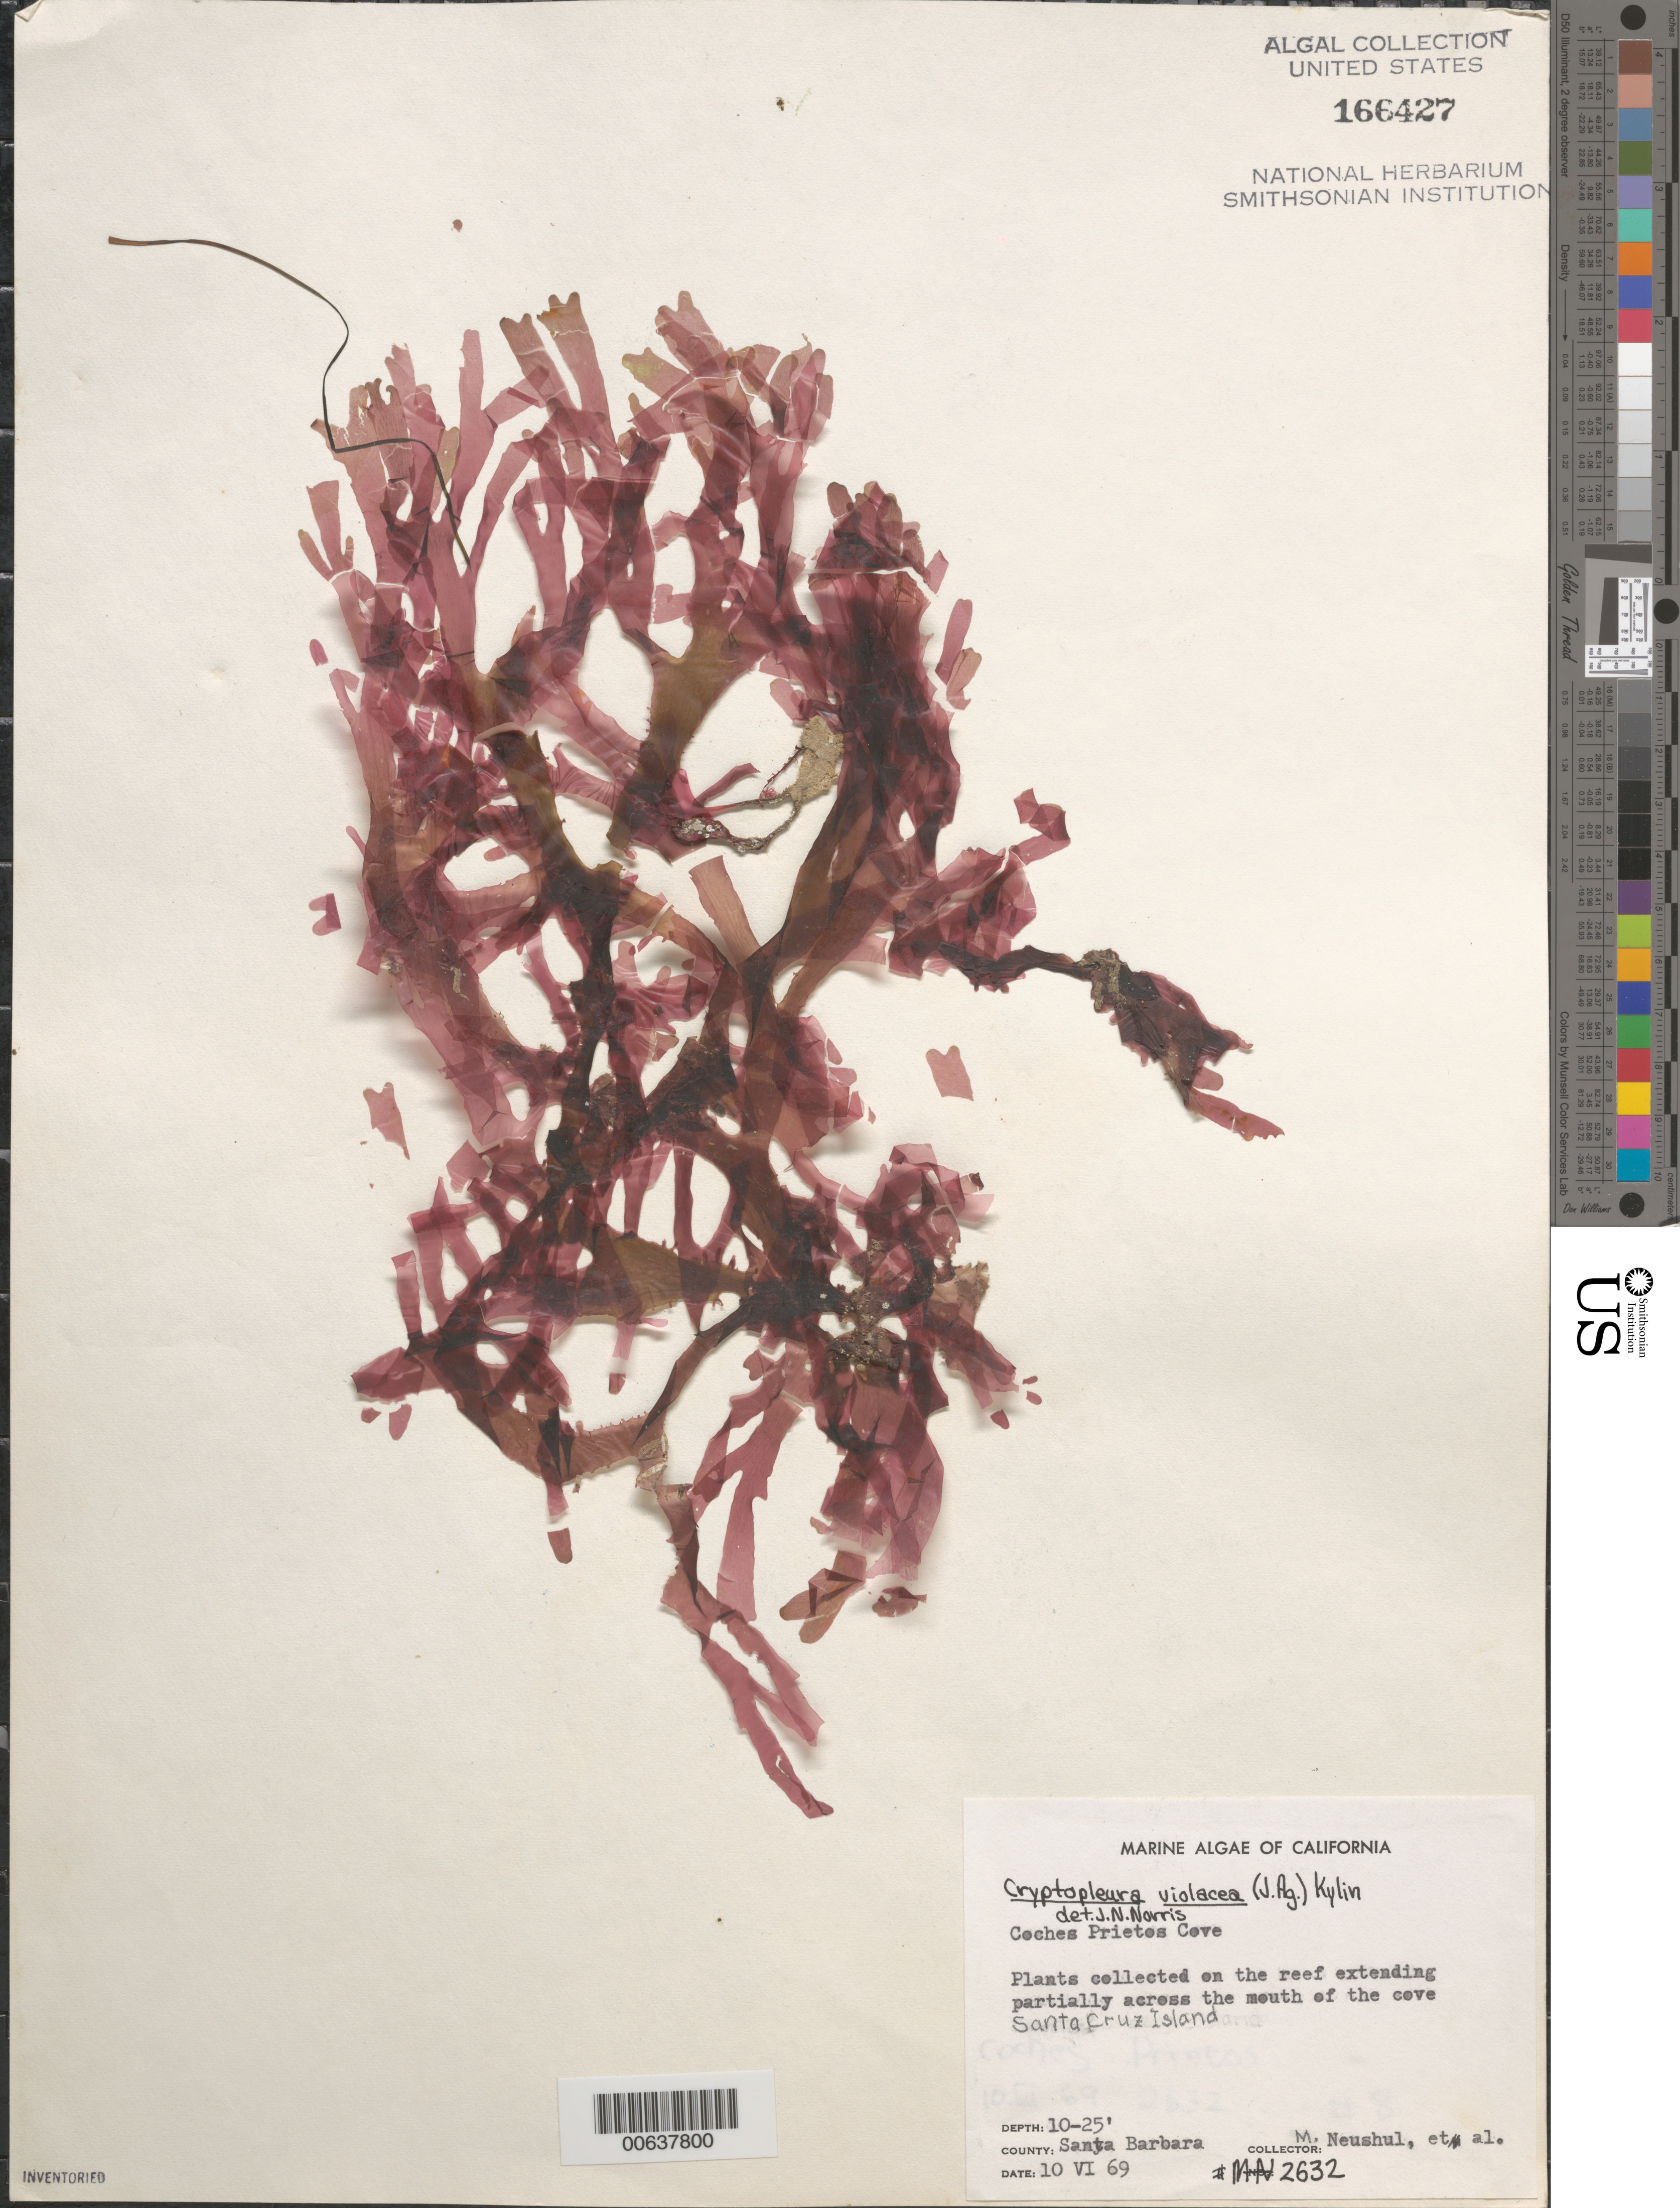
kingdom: Plantae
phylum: Rhodophyta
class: Florideophyceae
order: Ceramiales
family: Delesseriaceae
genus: Cryptopleura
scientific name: Cryptopleura violacea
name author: (J. Ag.) Kylin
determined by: Norris, James N.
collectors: M. Neushul, A. Charters, M. Foster & D. C. Barilotti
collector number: Neushul 2632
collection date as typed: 10 Jun 1969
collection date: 1969-06-10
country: United States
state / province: California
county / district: Santa Barbara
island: Santa Cruz Island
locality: Coches Prietos Cove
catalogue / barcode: US 166427